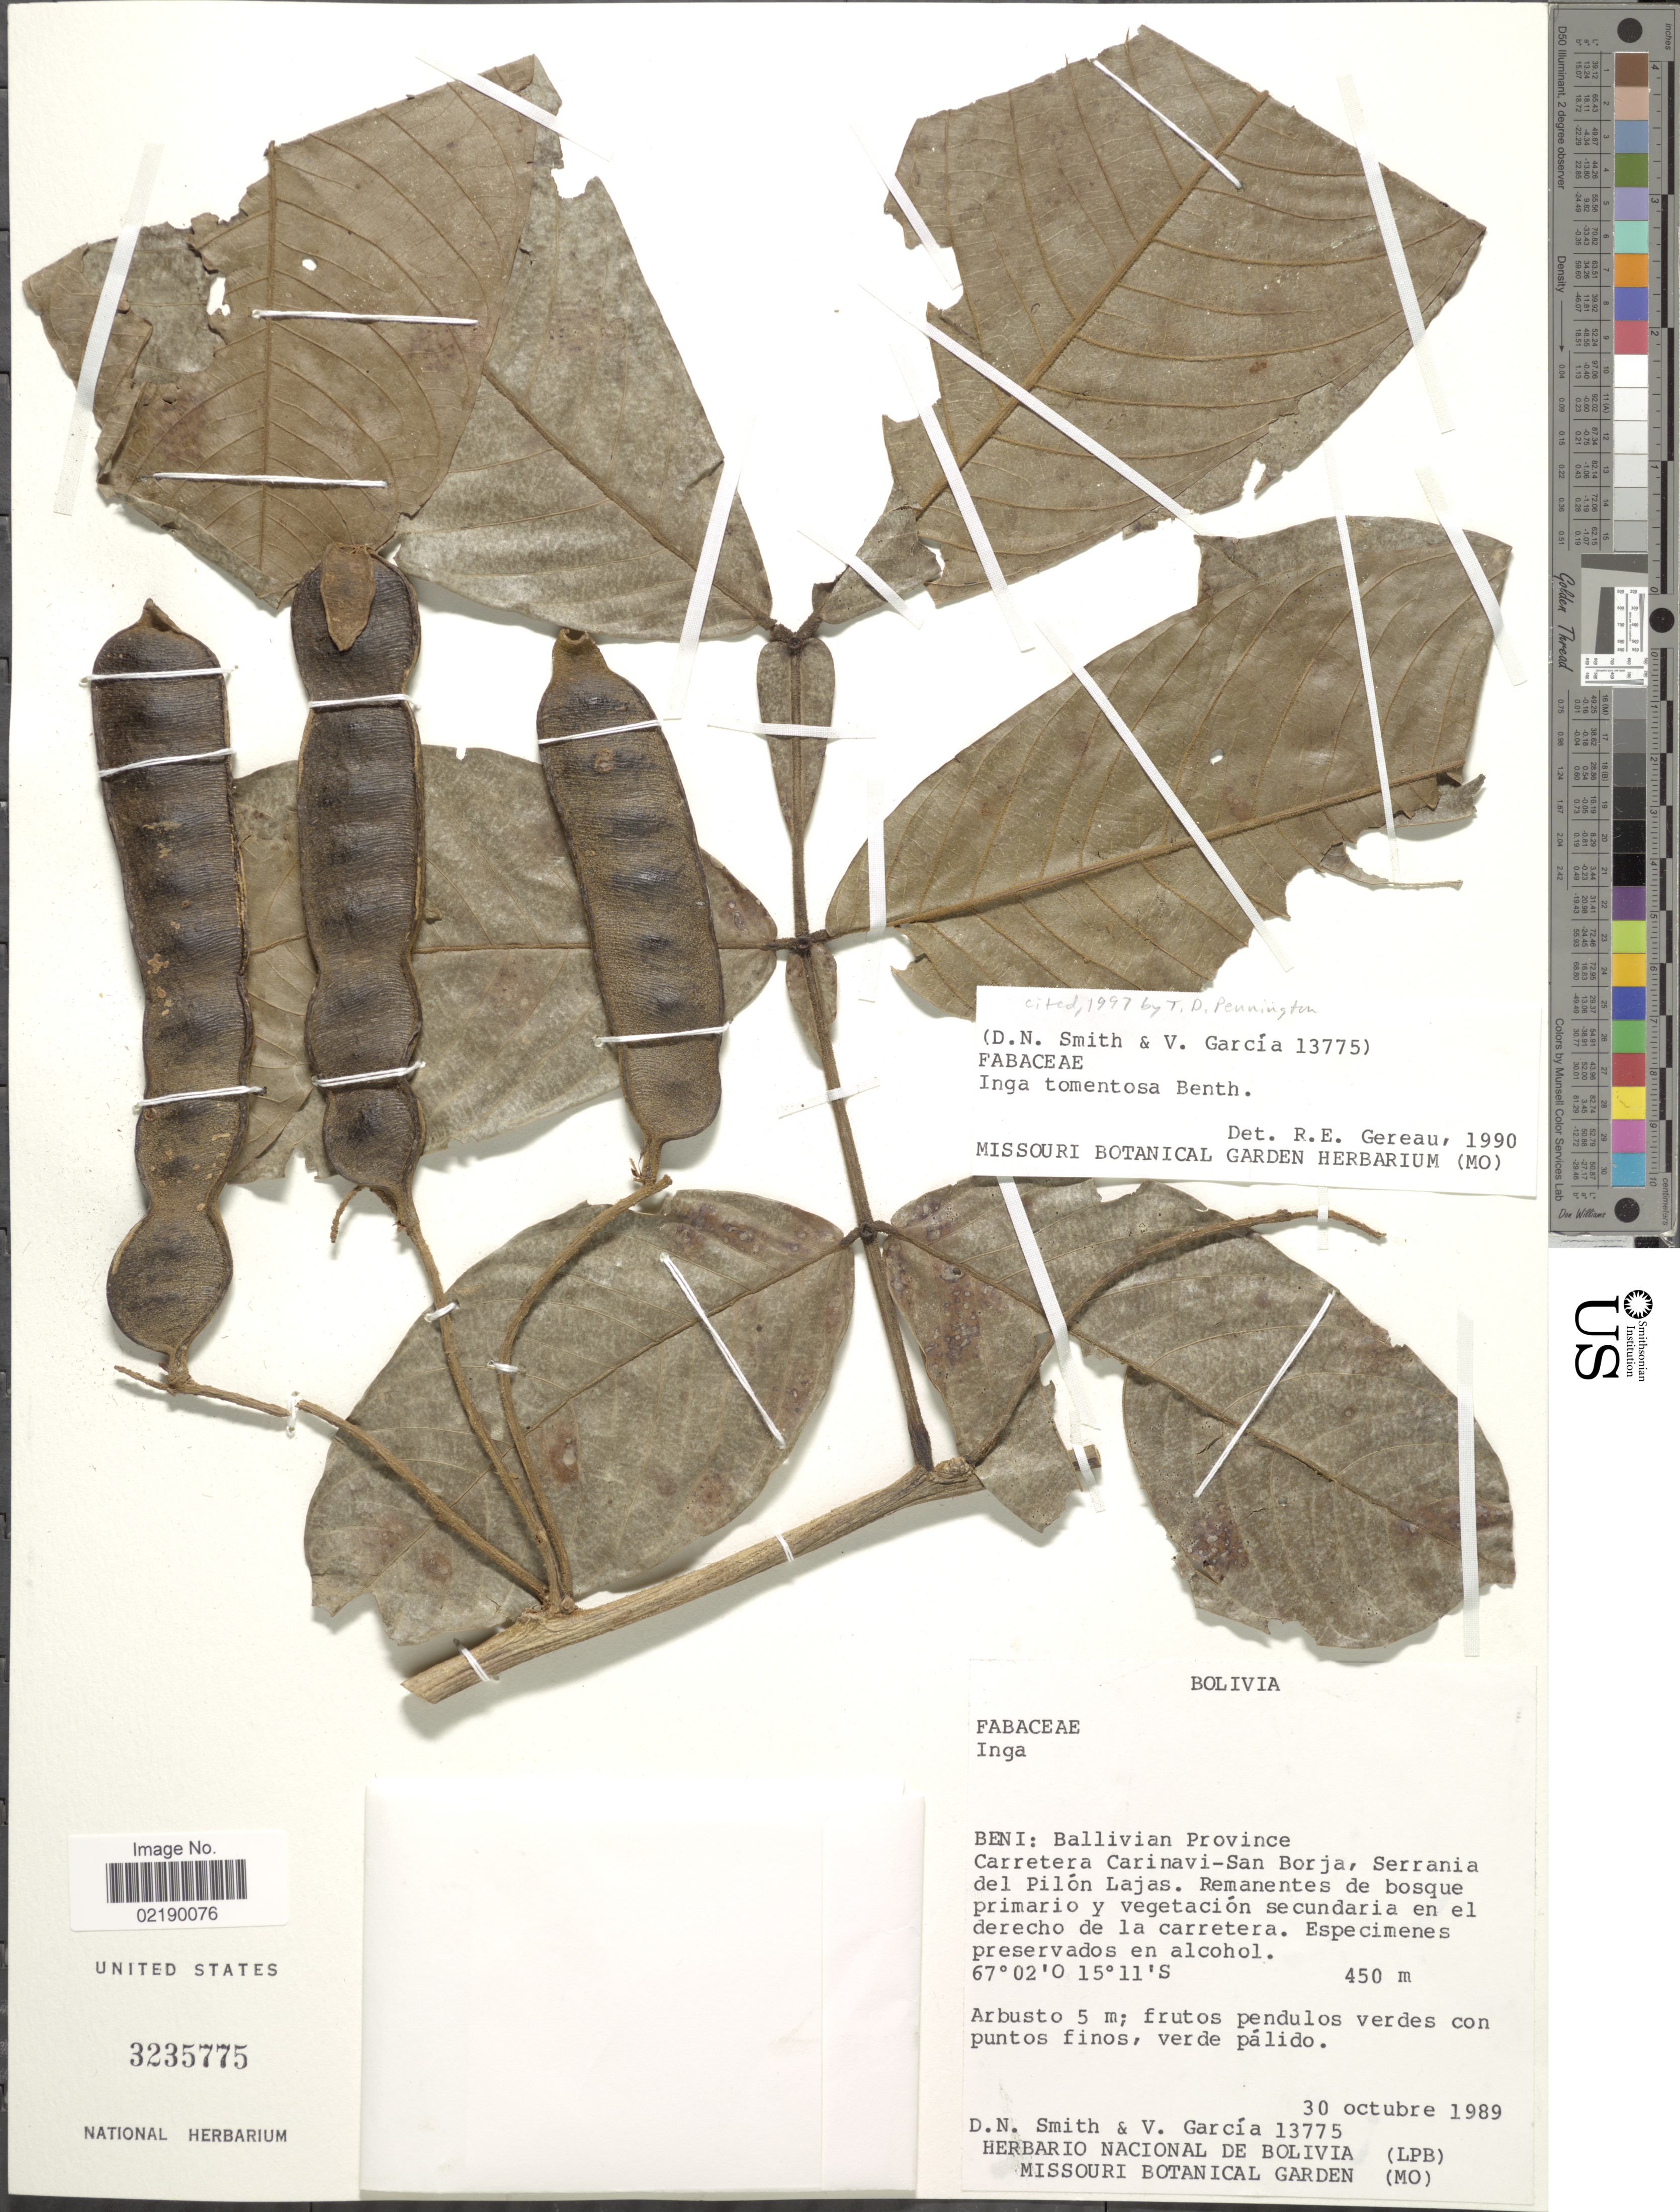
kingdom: Plantae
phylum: Tracheophyta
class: Magnoliopsida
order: Fabales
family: Fabaceae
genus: Inga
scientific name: Inga tomentosa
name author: Benth.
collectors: D. Smith & V. Garcia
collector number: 13775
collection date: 1989-10-30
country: Bolivia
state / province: Beni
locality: Ballivian Province. Carretera Carinavi - San Borja, Serrania del Pilon Lajas.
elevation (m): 450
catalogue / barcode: US 3235775